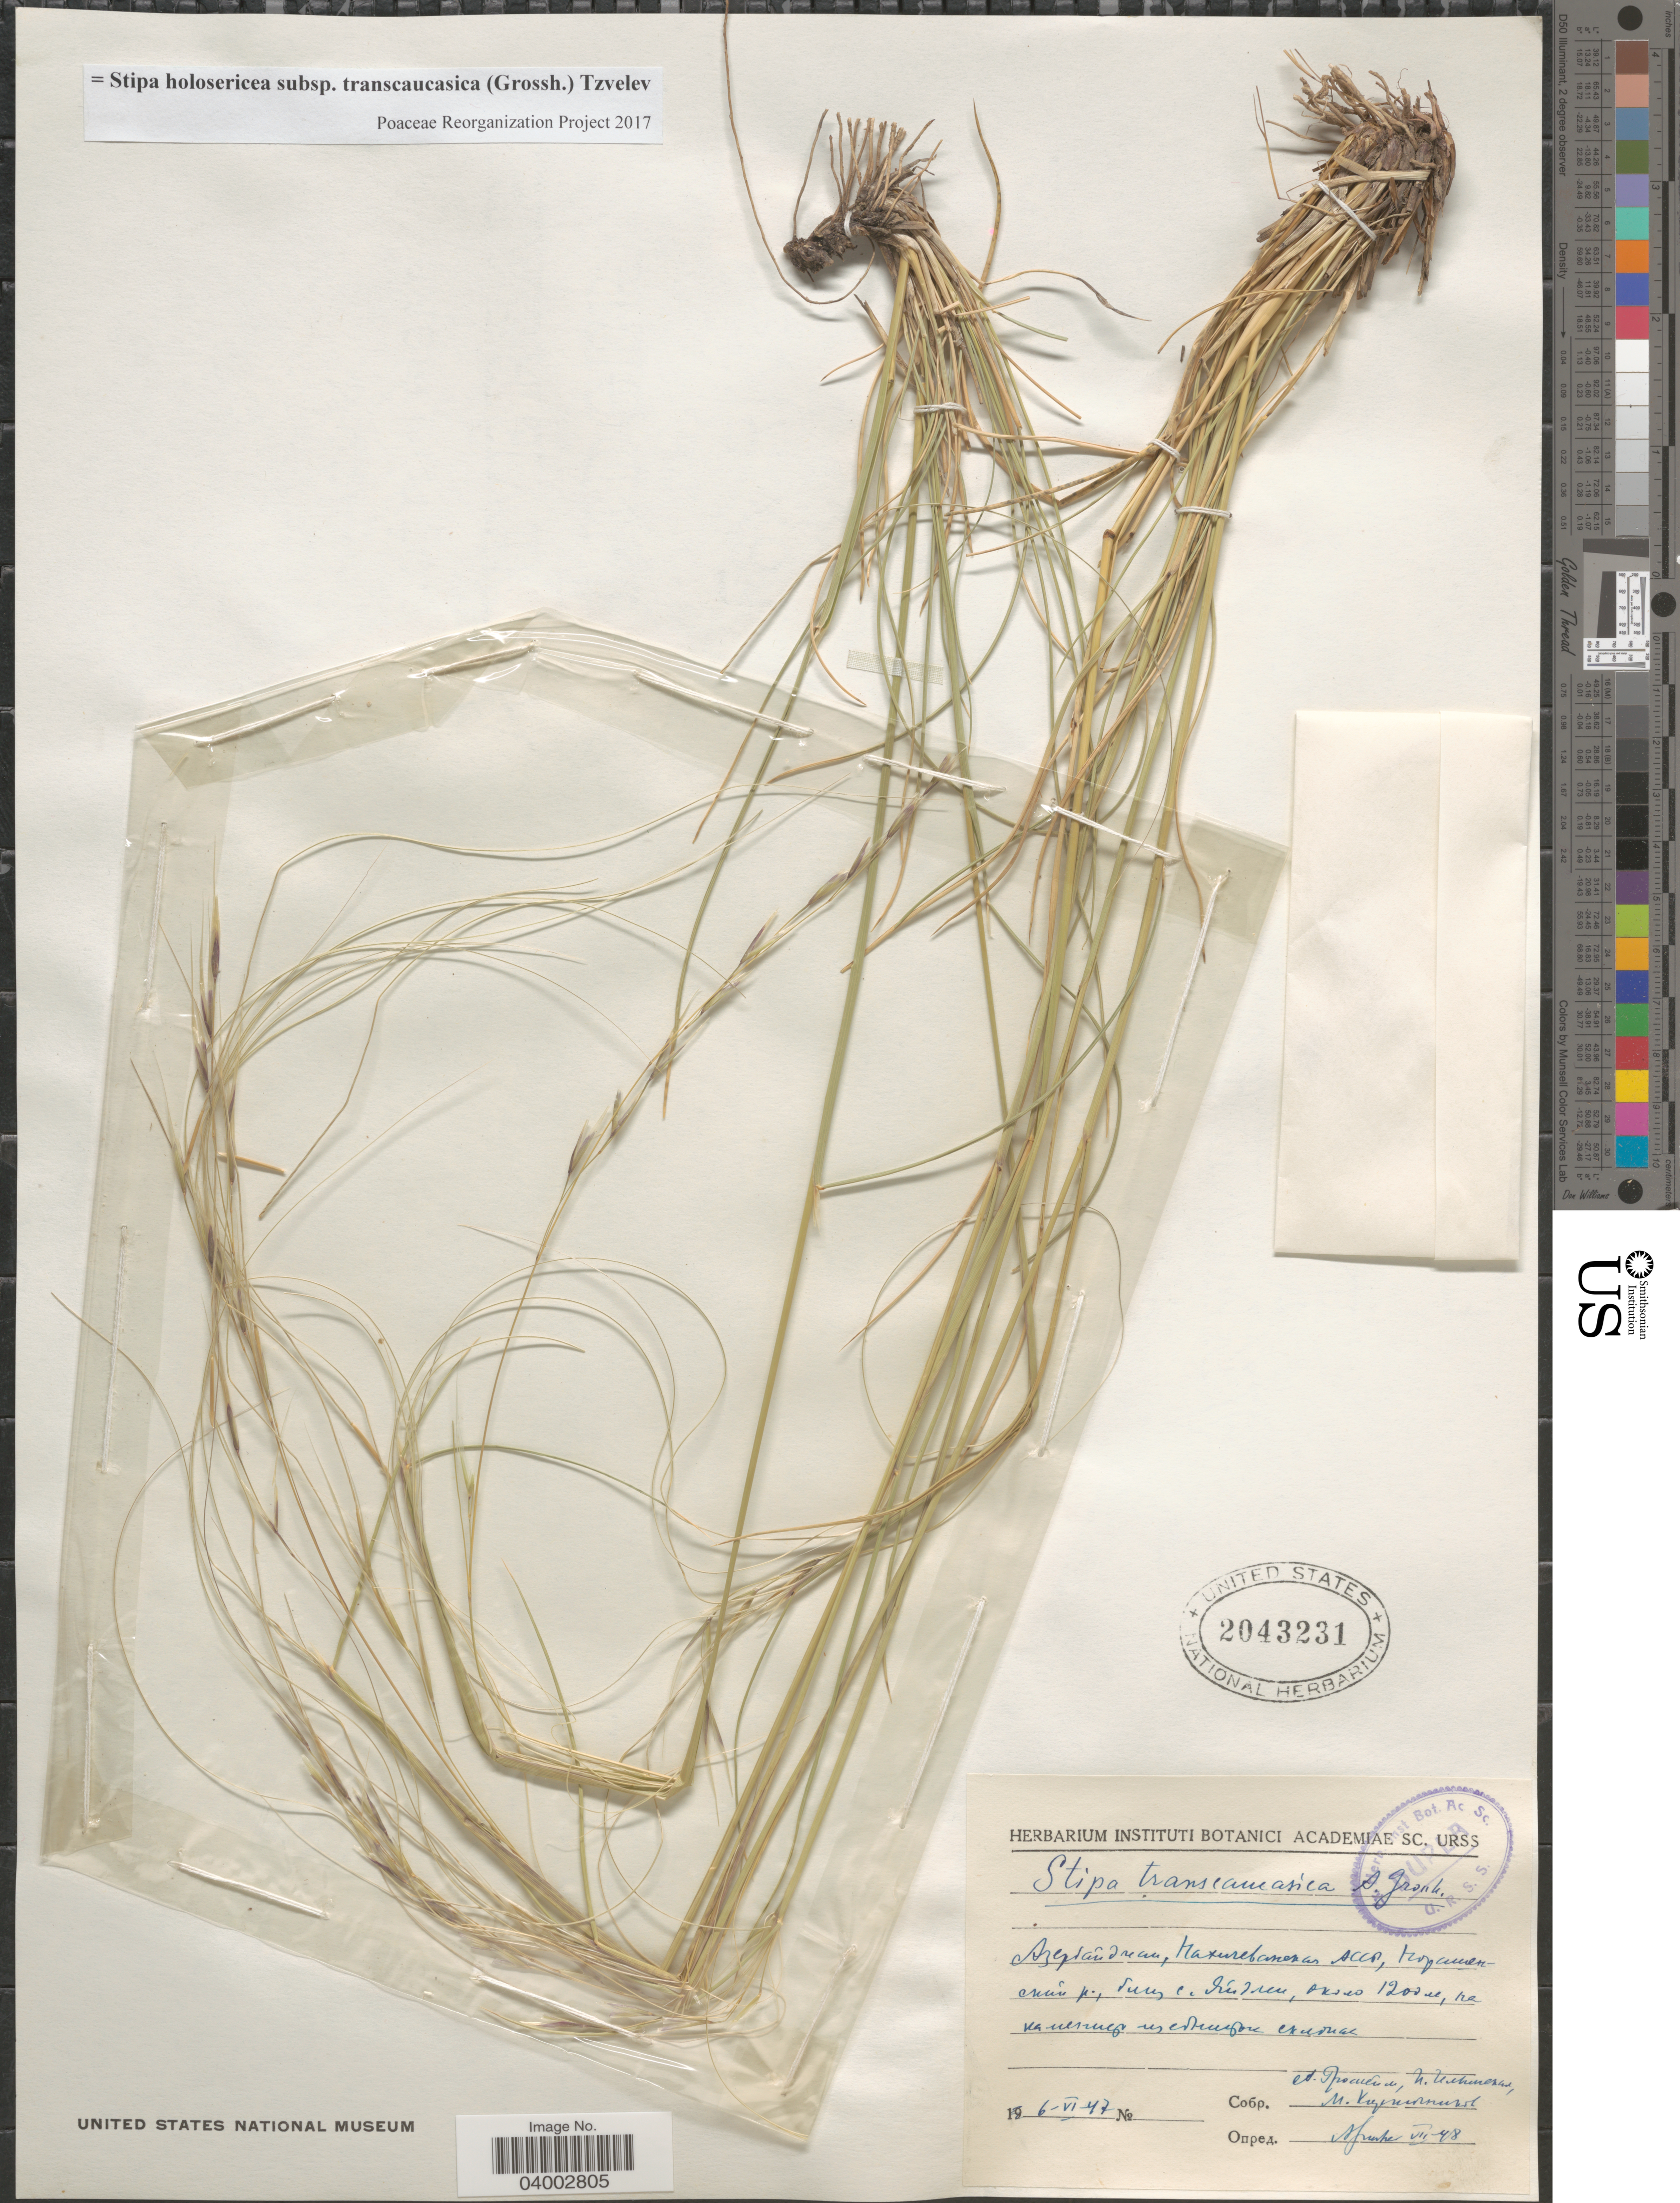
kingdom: Plantae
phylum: Tracheophyta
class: Liliopsida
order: Poales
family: Poaceae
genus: Stipa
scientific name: Stipa holosericea subsp. transcaucasica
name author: (Grossh.) Tzvelev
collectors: A. Grossgeim, I. Ilinskaya & M. Kirpichnikov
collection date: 1947-06-06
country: Azerbaijan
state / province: Nakhchivan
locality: Norashenskiy District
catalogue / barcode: US 2043231